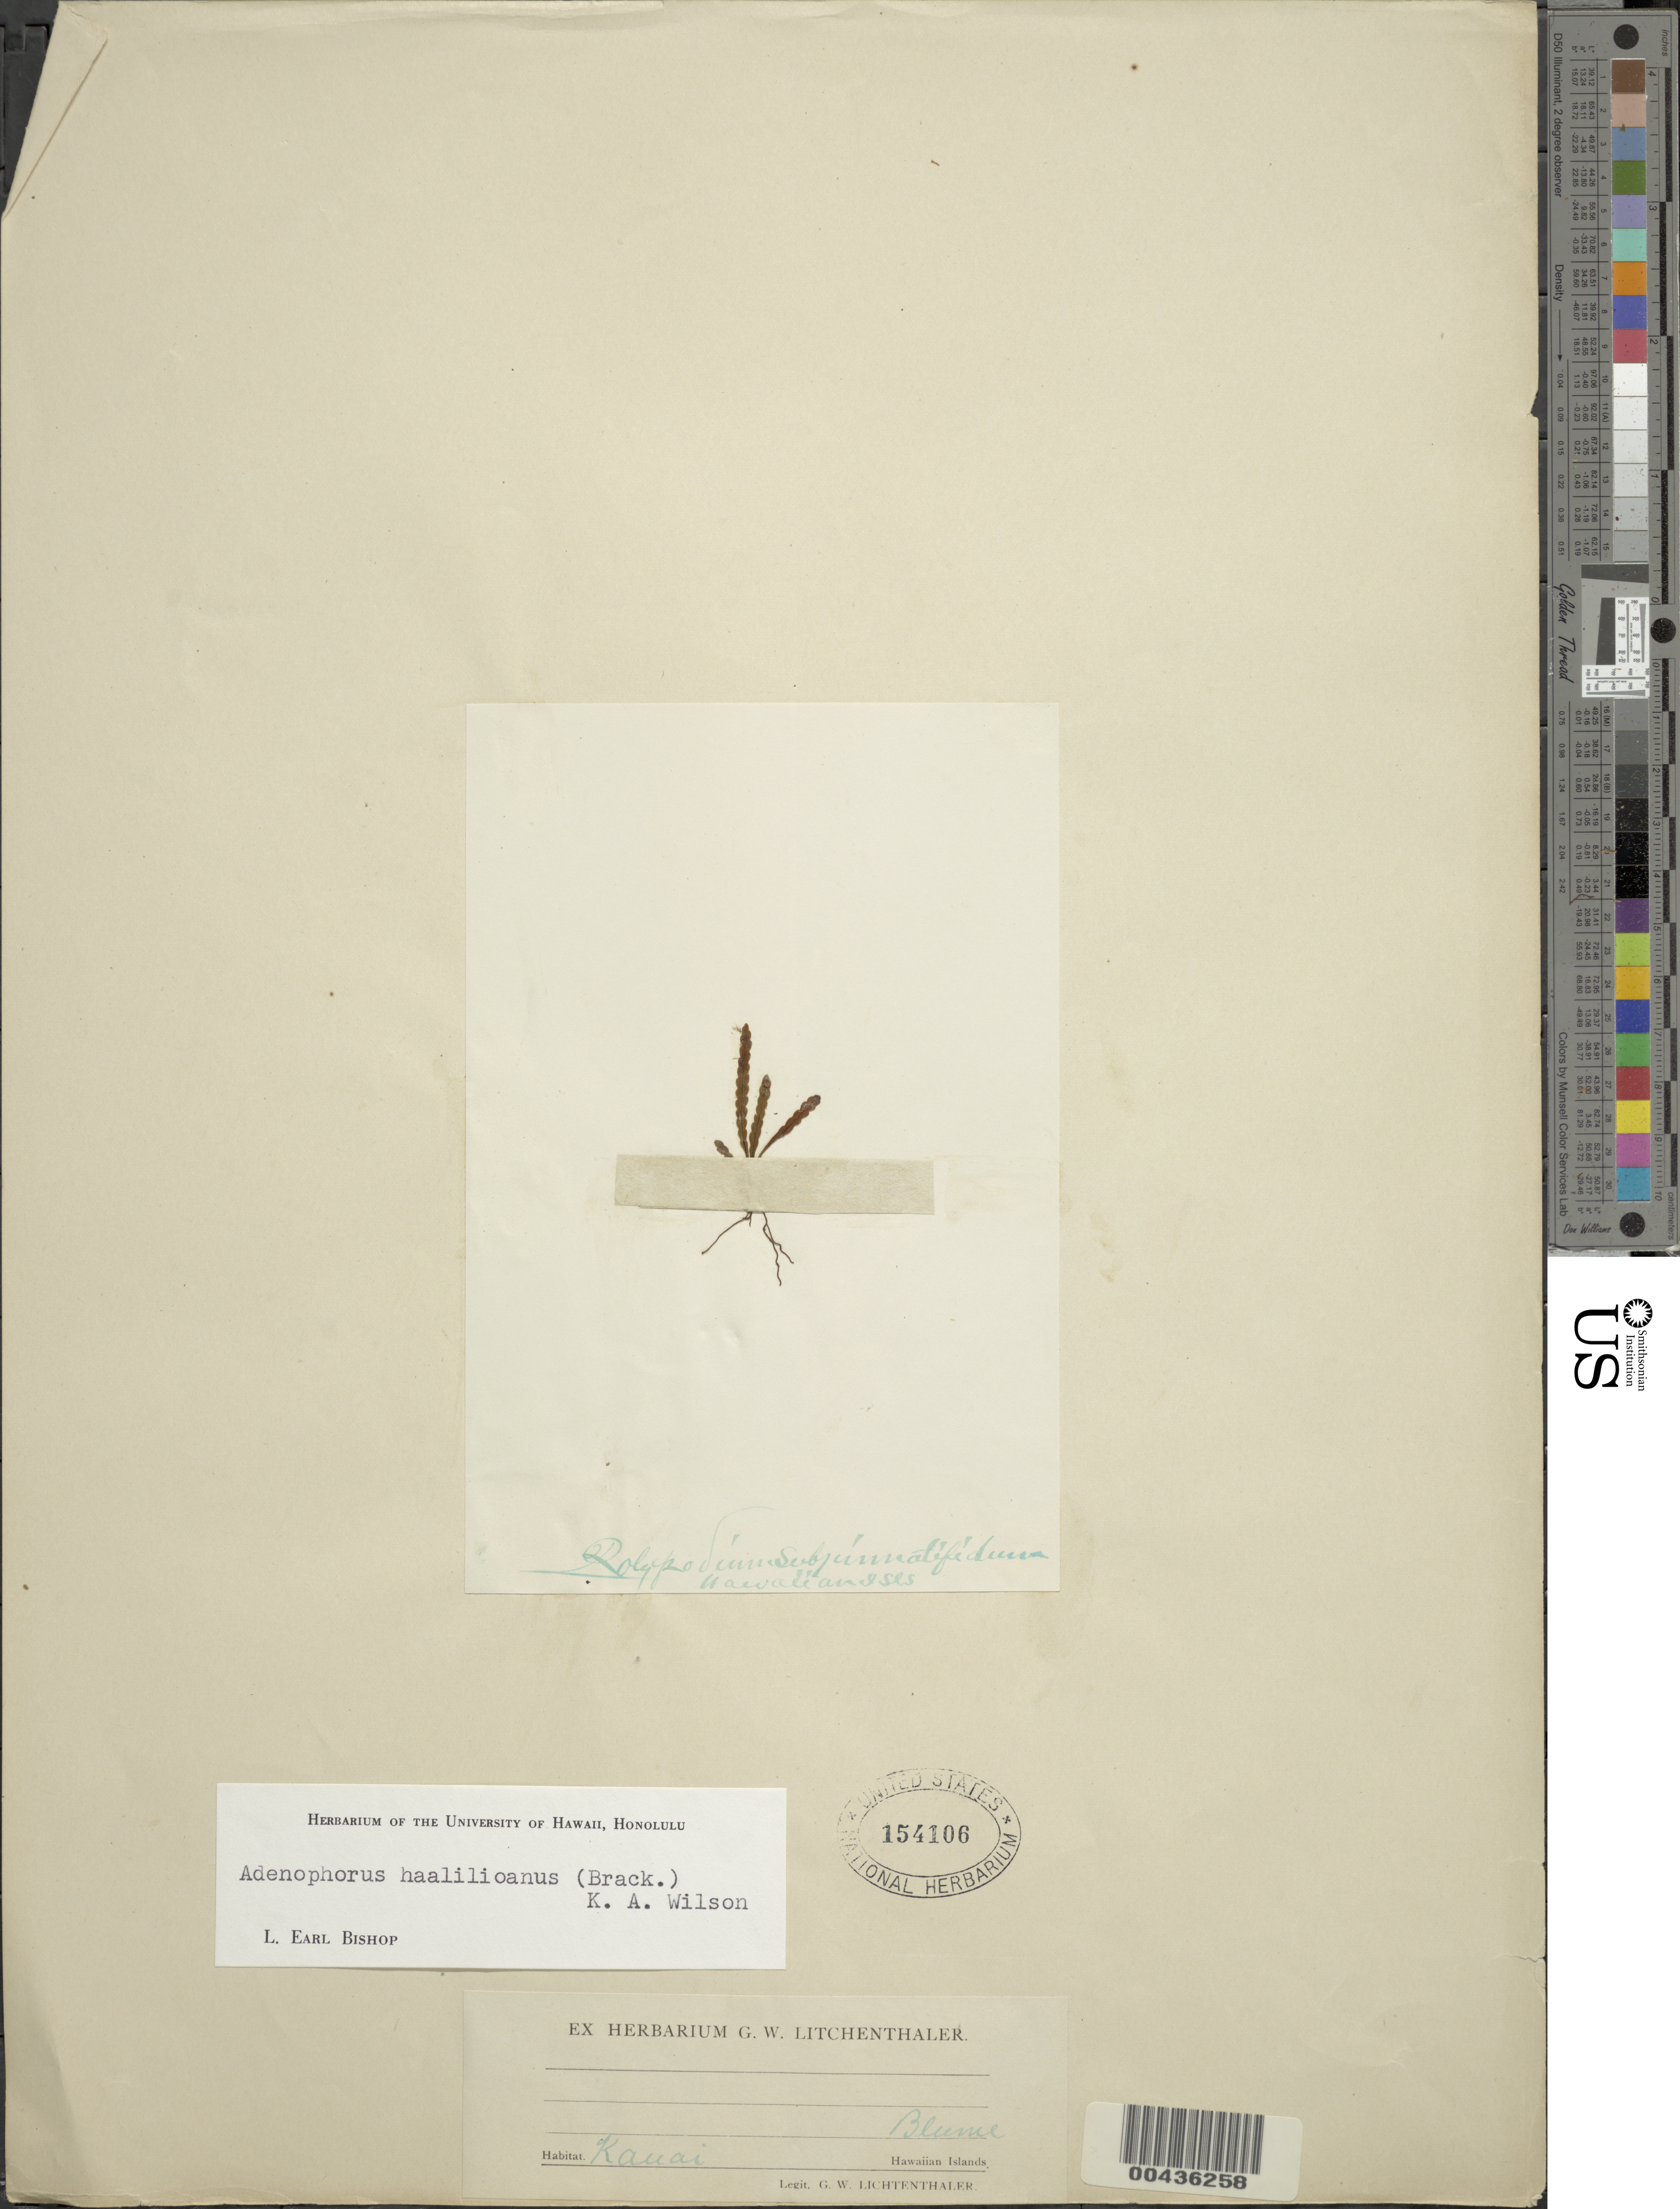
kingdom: Plantae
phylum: Tracheophyta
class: Polypodiopsida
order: Polypodiales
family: Polypodiaceae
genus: Adenophorus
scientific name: Adenophorus haalilioanus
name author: (Brack.) K.A. Wilson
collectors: G. Lichtenthaler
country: United States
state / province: Hawaii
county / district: Kauai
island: Kaua'i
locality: Hawaiian Islands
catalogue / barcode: US 154106